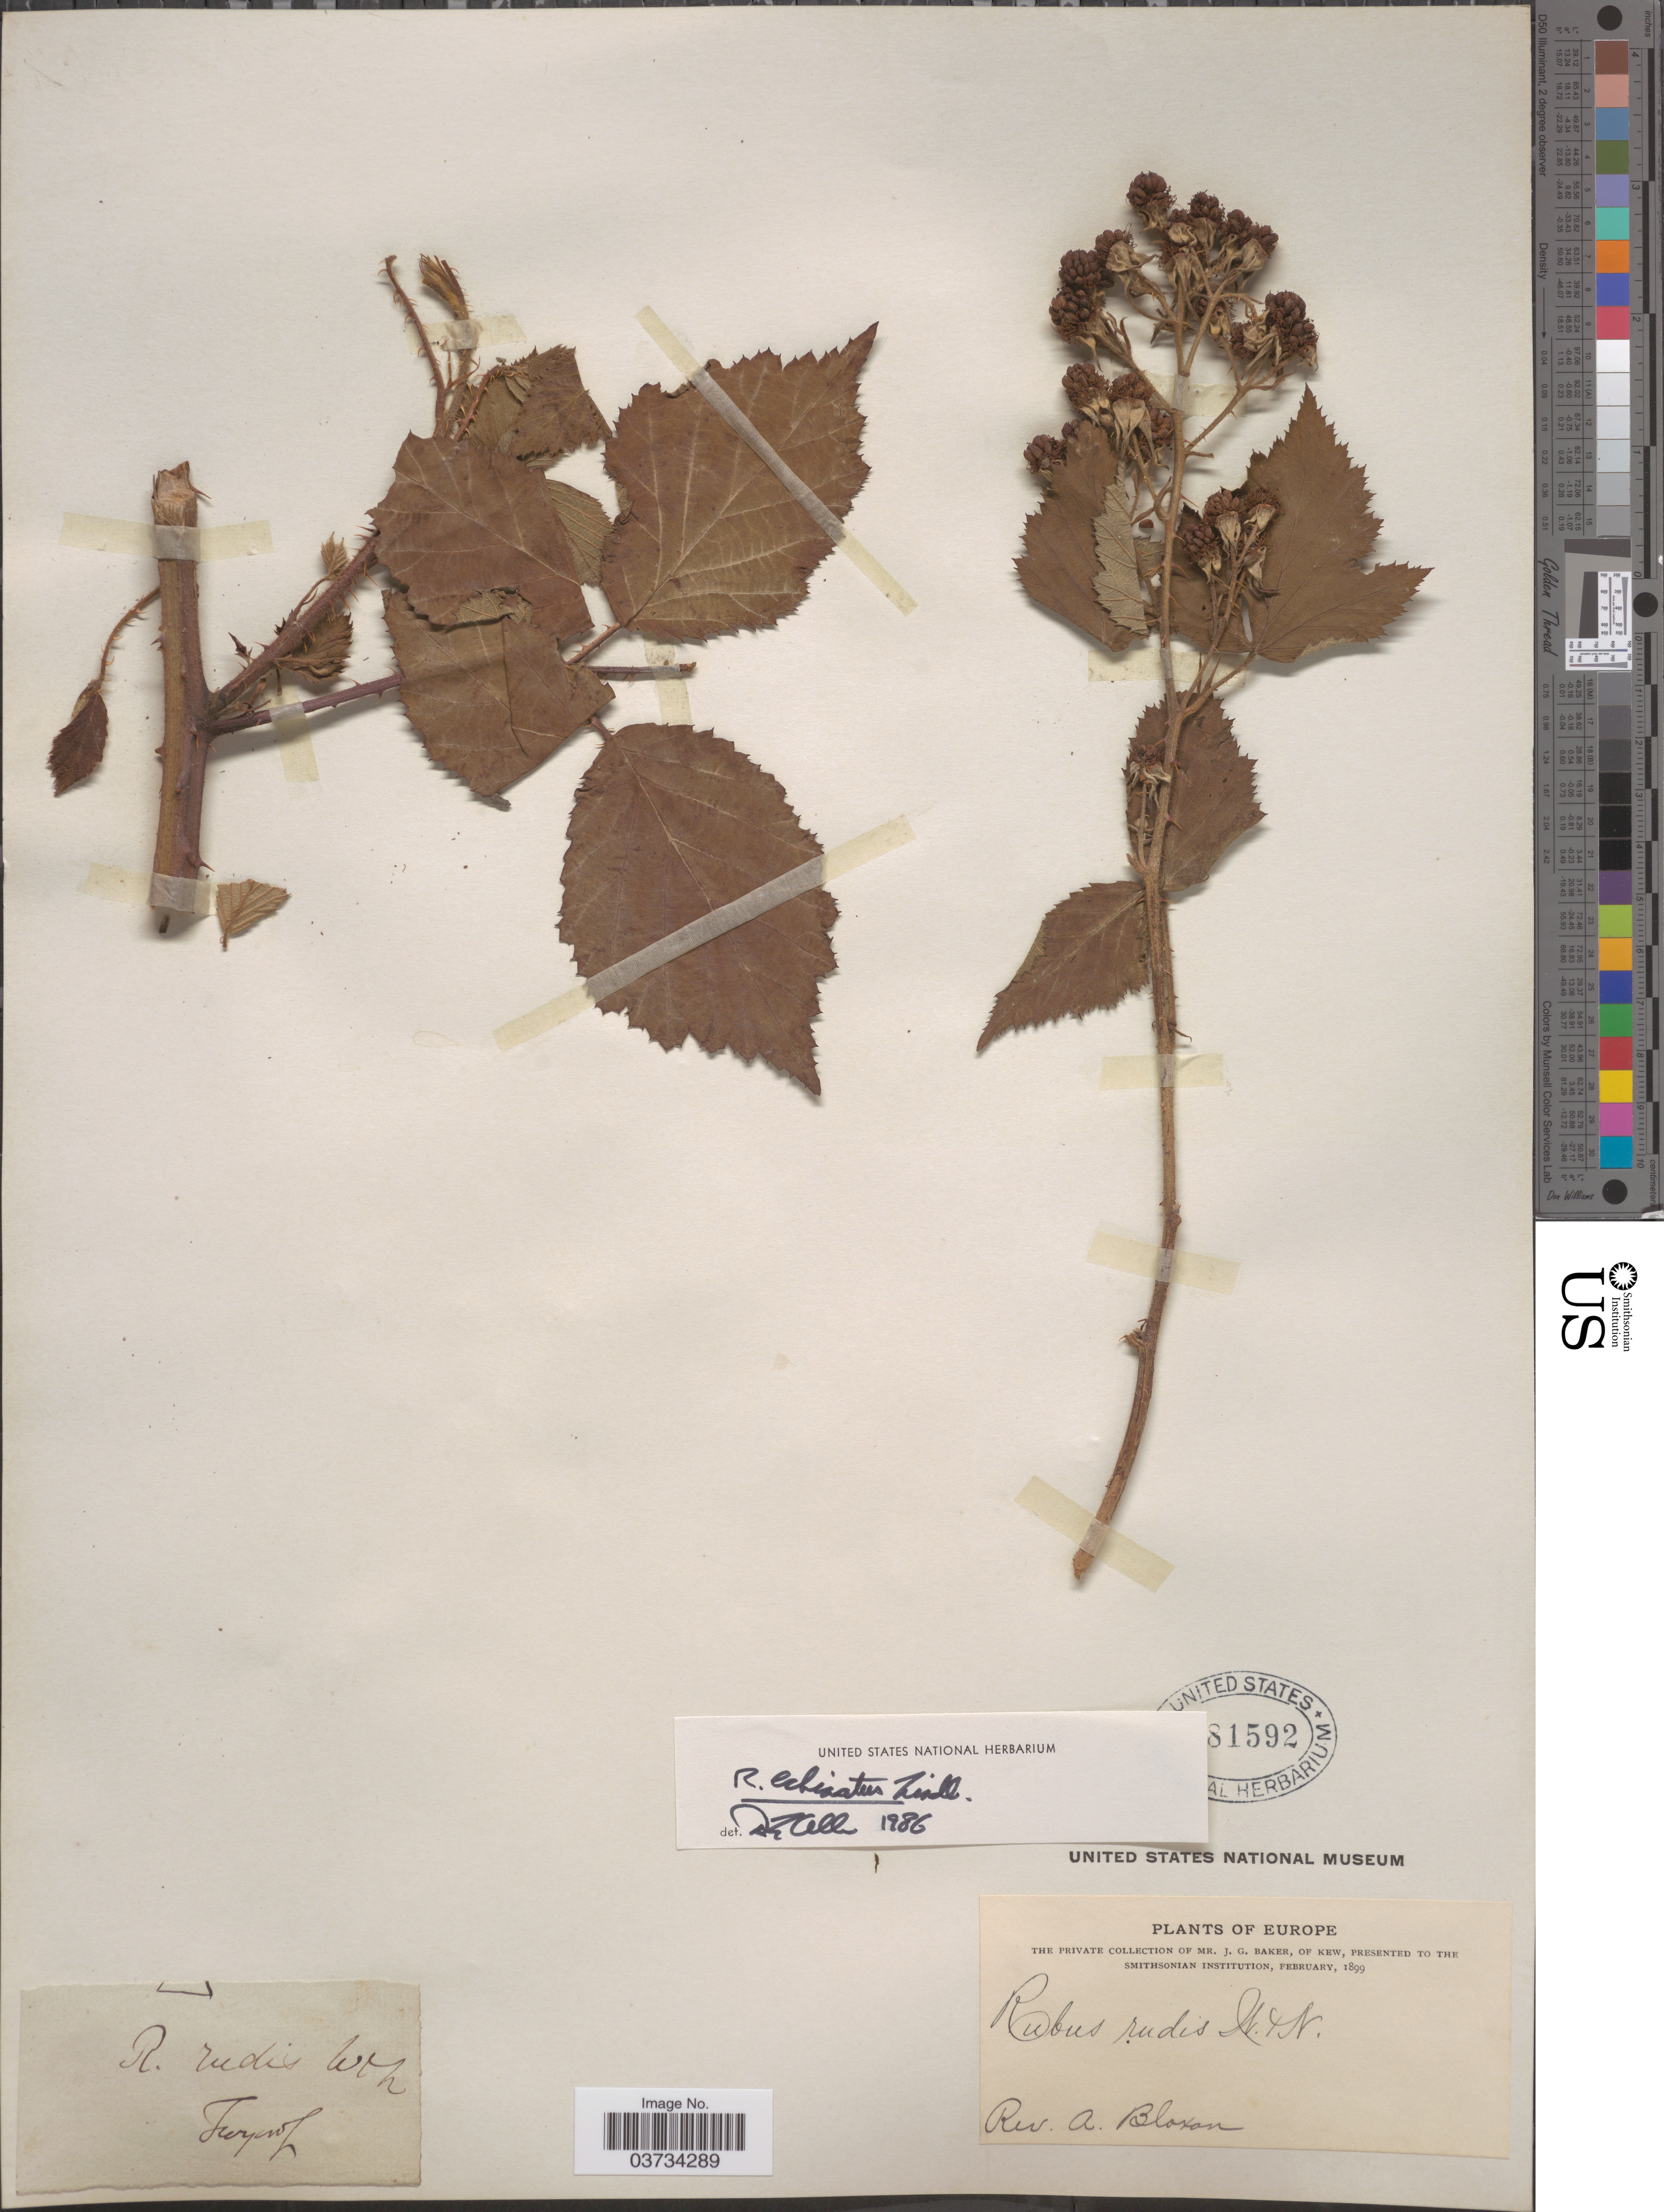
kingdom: Plantae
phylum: Tracheophyta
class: Magnoliopsida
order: Rosales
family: Rosaceae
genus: Rubus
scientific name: Rubus echinatus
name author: Lindl.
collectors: A. Bloxam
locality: [illegible text]. Europe.